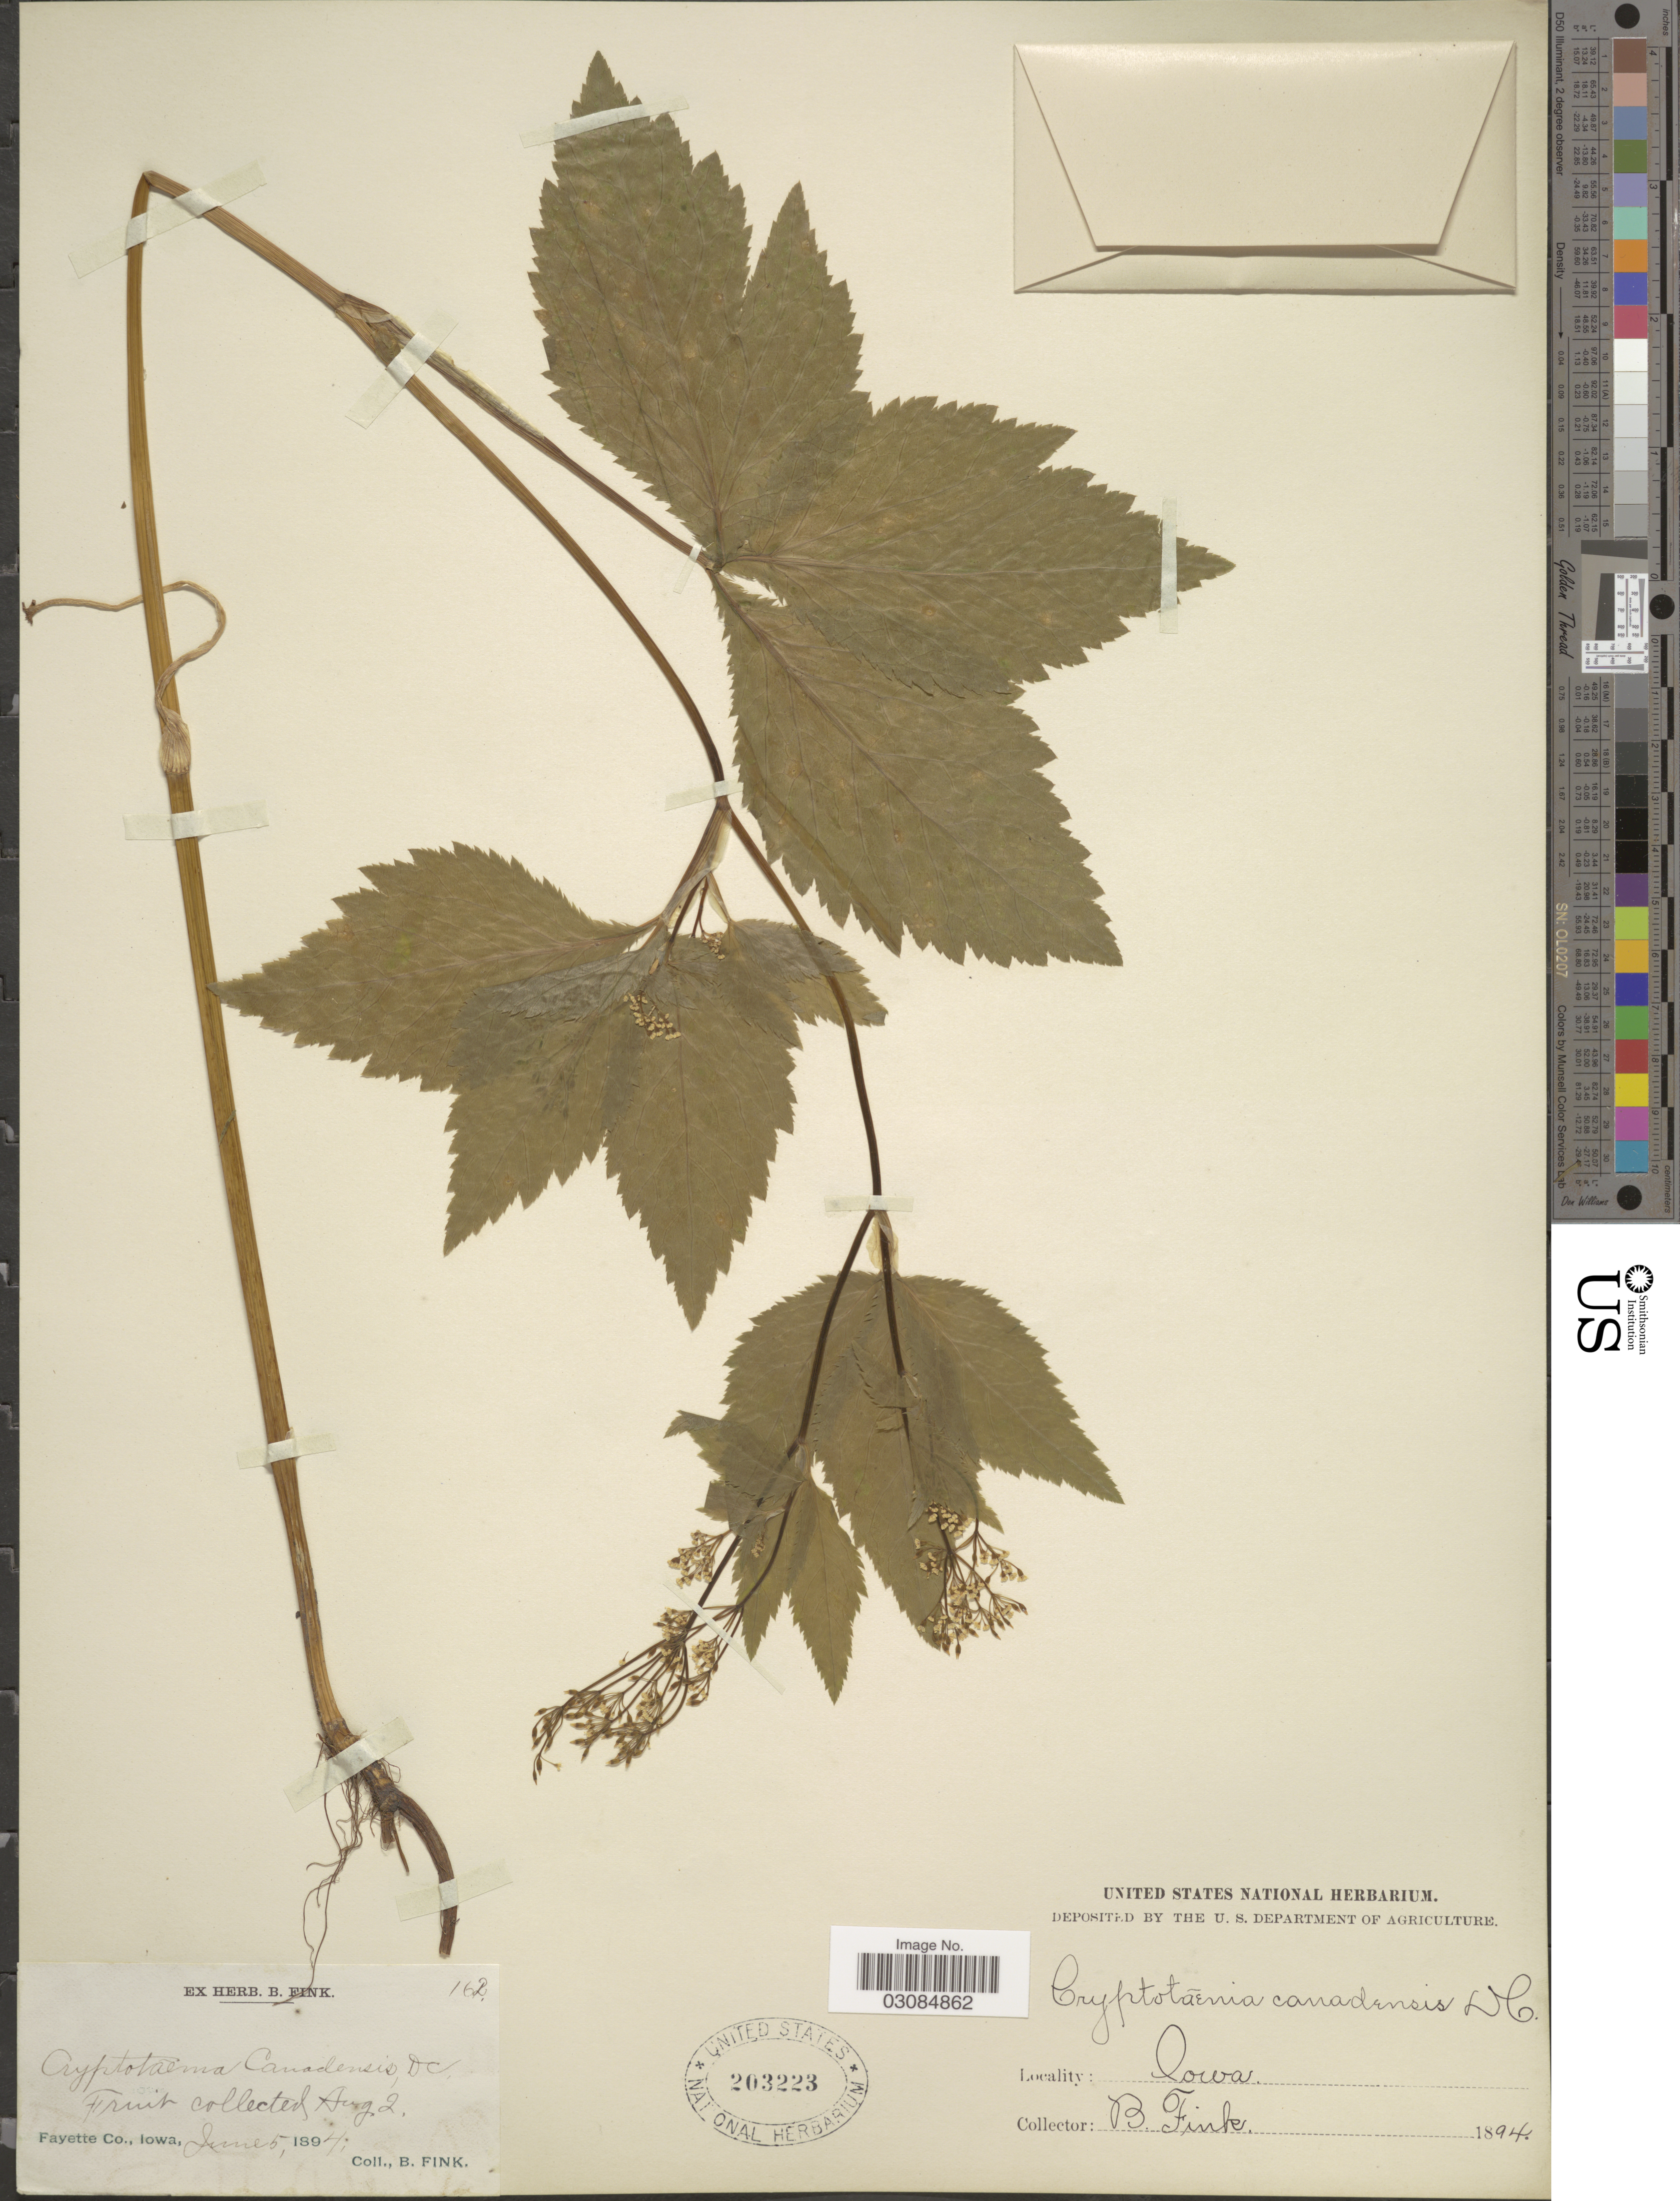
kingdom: Plantae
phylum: Tracheophyta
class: Magnoliopsida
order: Apiales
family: Apiaceae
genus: Cryptotaenia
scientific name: Cryptotaenia canadensis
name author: (L.) DC.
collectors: B. Fink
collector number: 162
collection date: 1894-06-05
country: United States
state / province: Iowa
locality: Fayette Co.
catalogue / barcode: US 203223